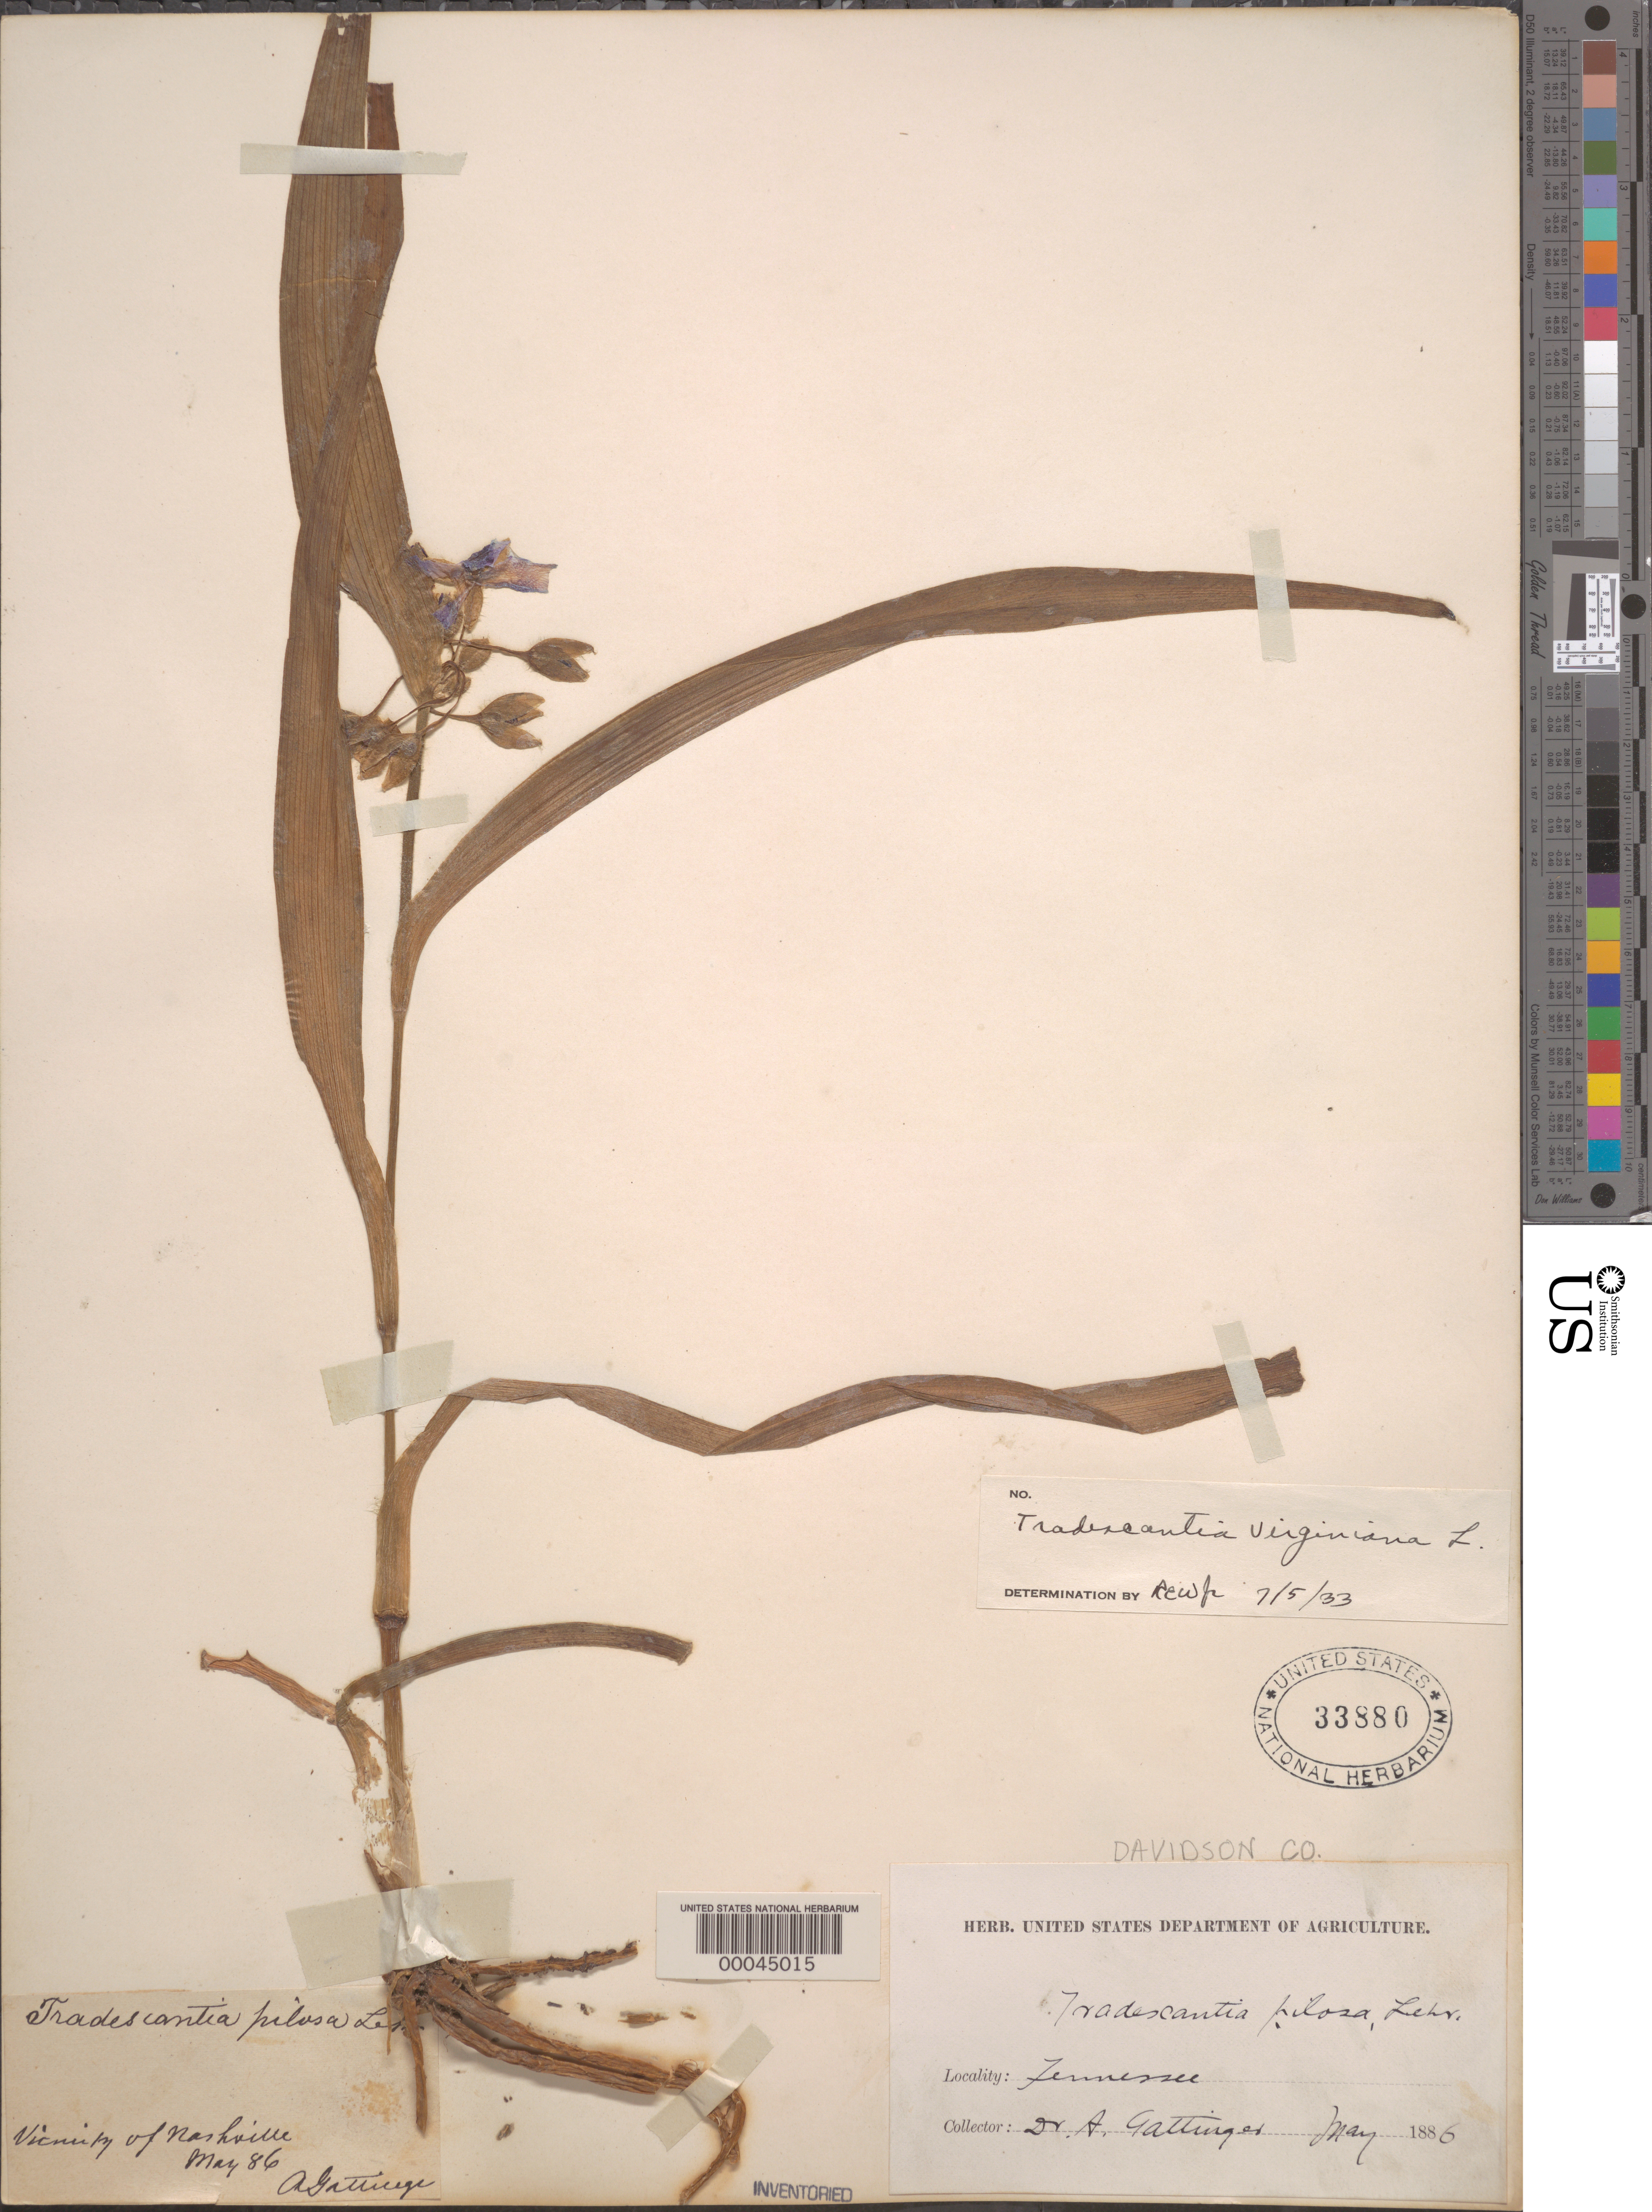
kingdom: Plantae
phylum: Tracheophyta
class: Liliopsida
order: Commelinales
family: Commelinaceae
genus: Tradescantia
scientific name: Tradescantia virginiana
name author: L.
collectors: A. Gattinger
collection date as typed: May 1886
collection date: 1886-05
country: United States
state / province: Tennessee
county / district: Davidson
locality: Near nashville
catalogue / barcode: US 33880